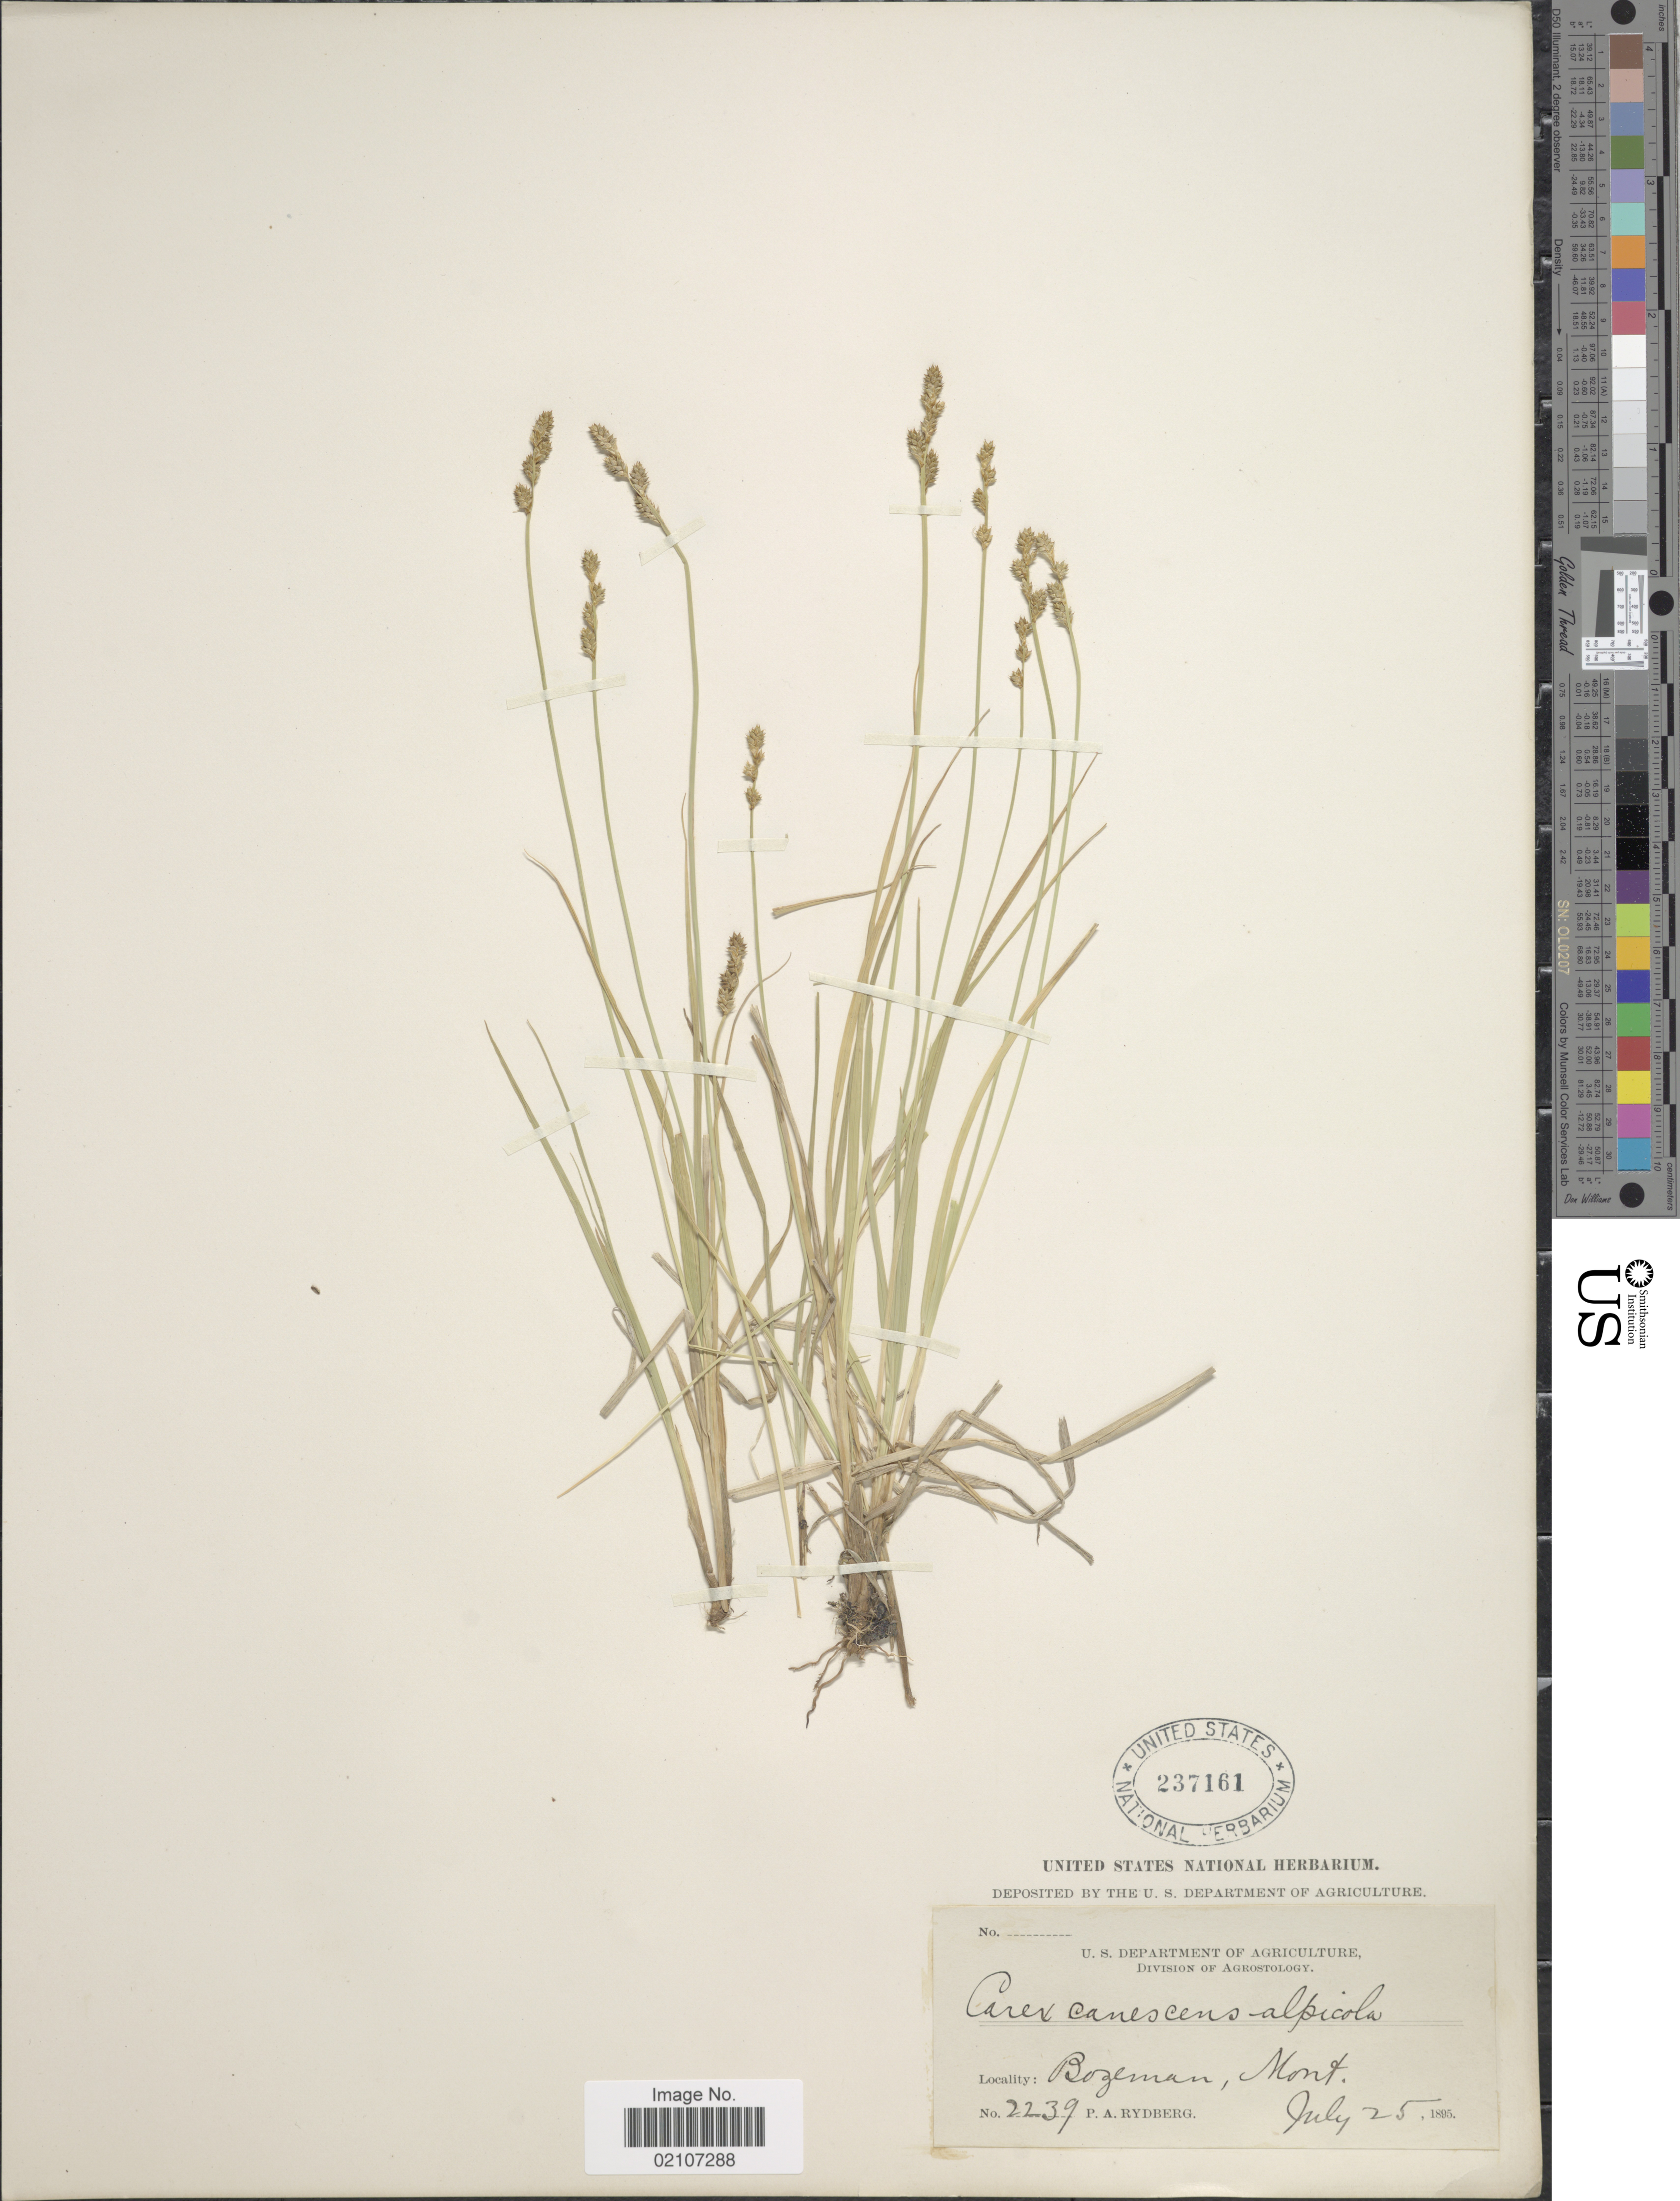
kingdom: Plantae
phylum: Tracheophyta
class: Liliopsida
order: Poales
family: Cyperaceae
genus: Carex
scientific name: Carex canescens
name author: L.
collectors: P. A. Rydberg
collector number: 239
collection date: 1895-07-25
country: United States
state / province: Montana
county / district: Gallatin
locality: Bozeman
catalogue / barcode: US 237161